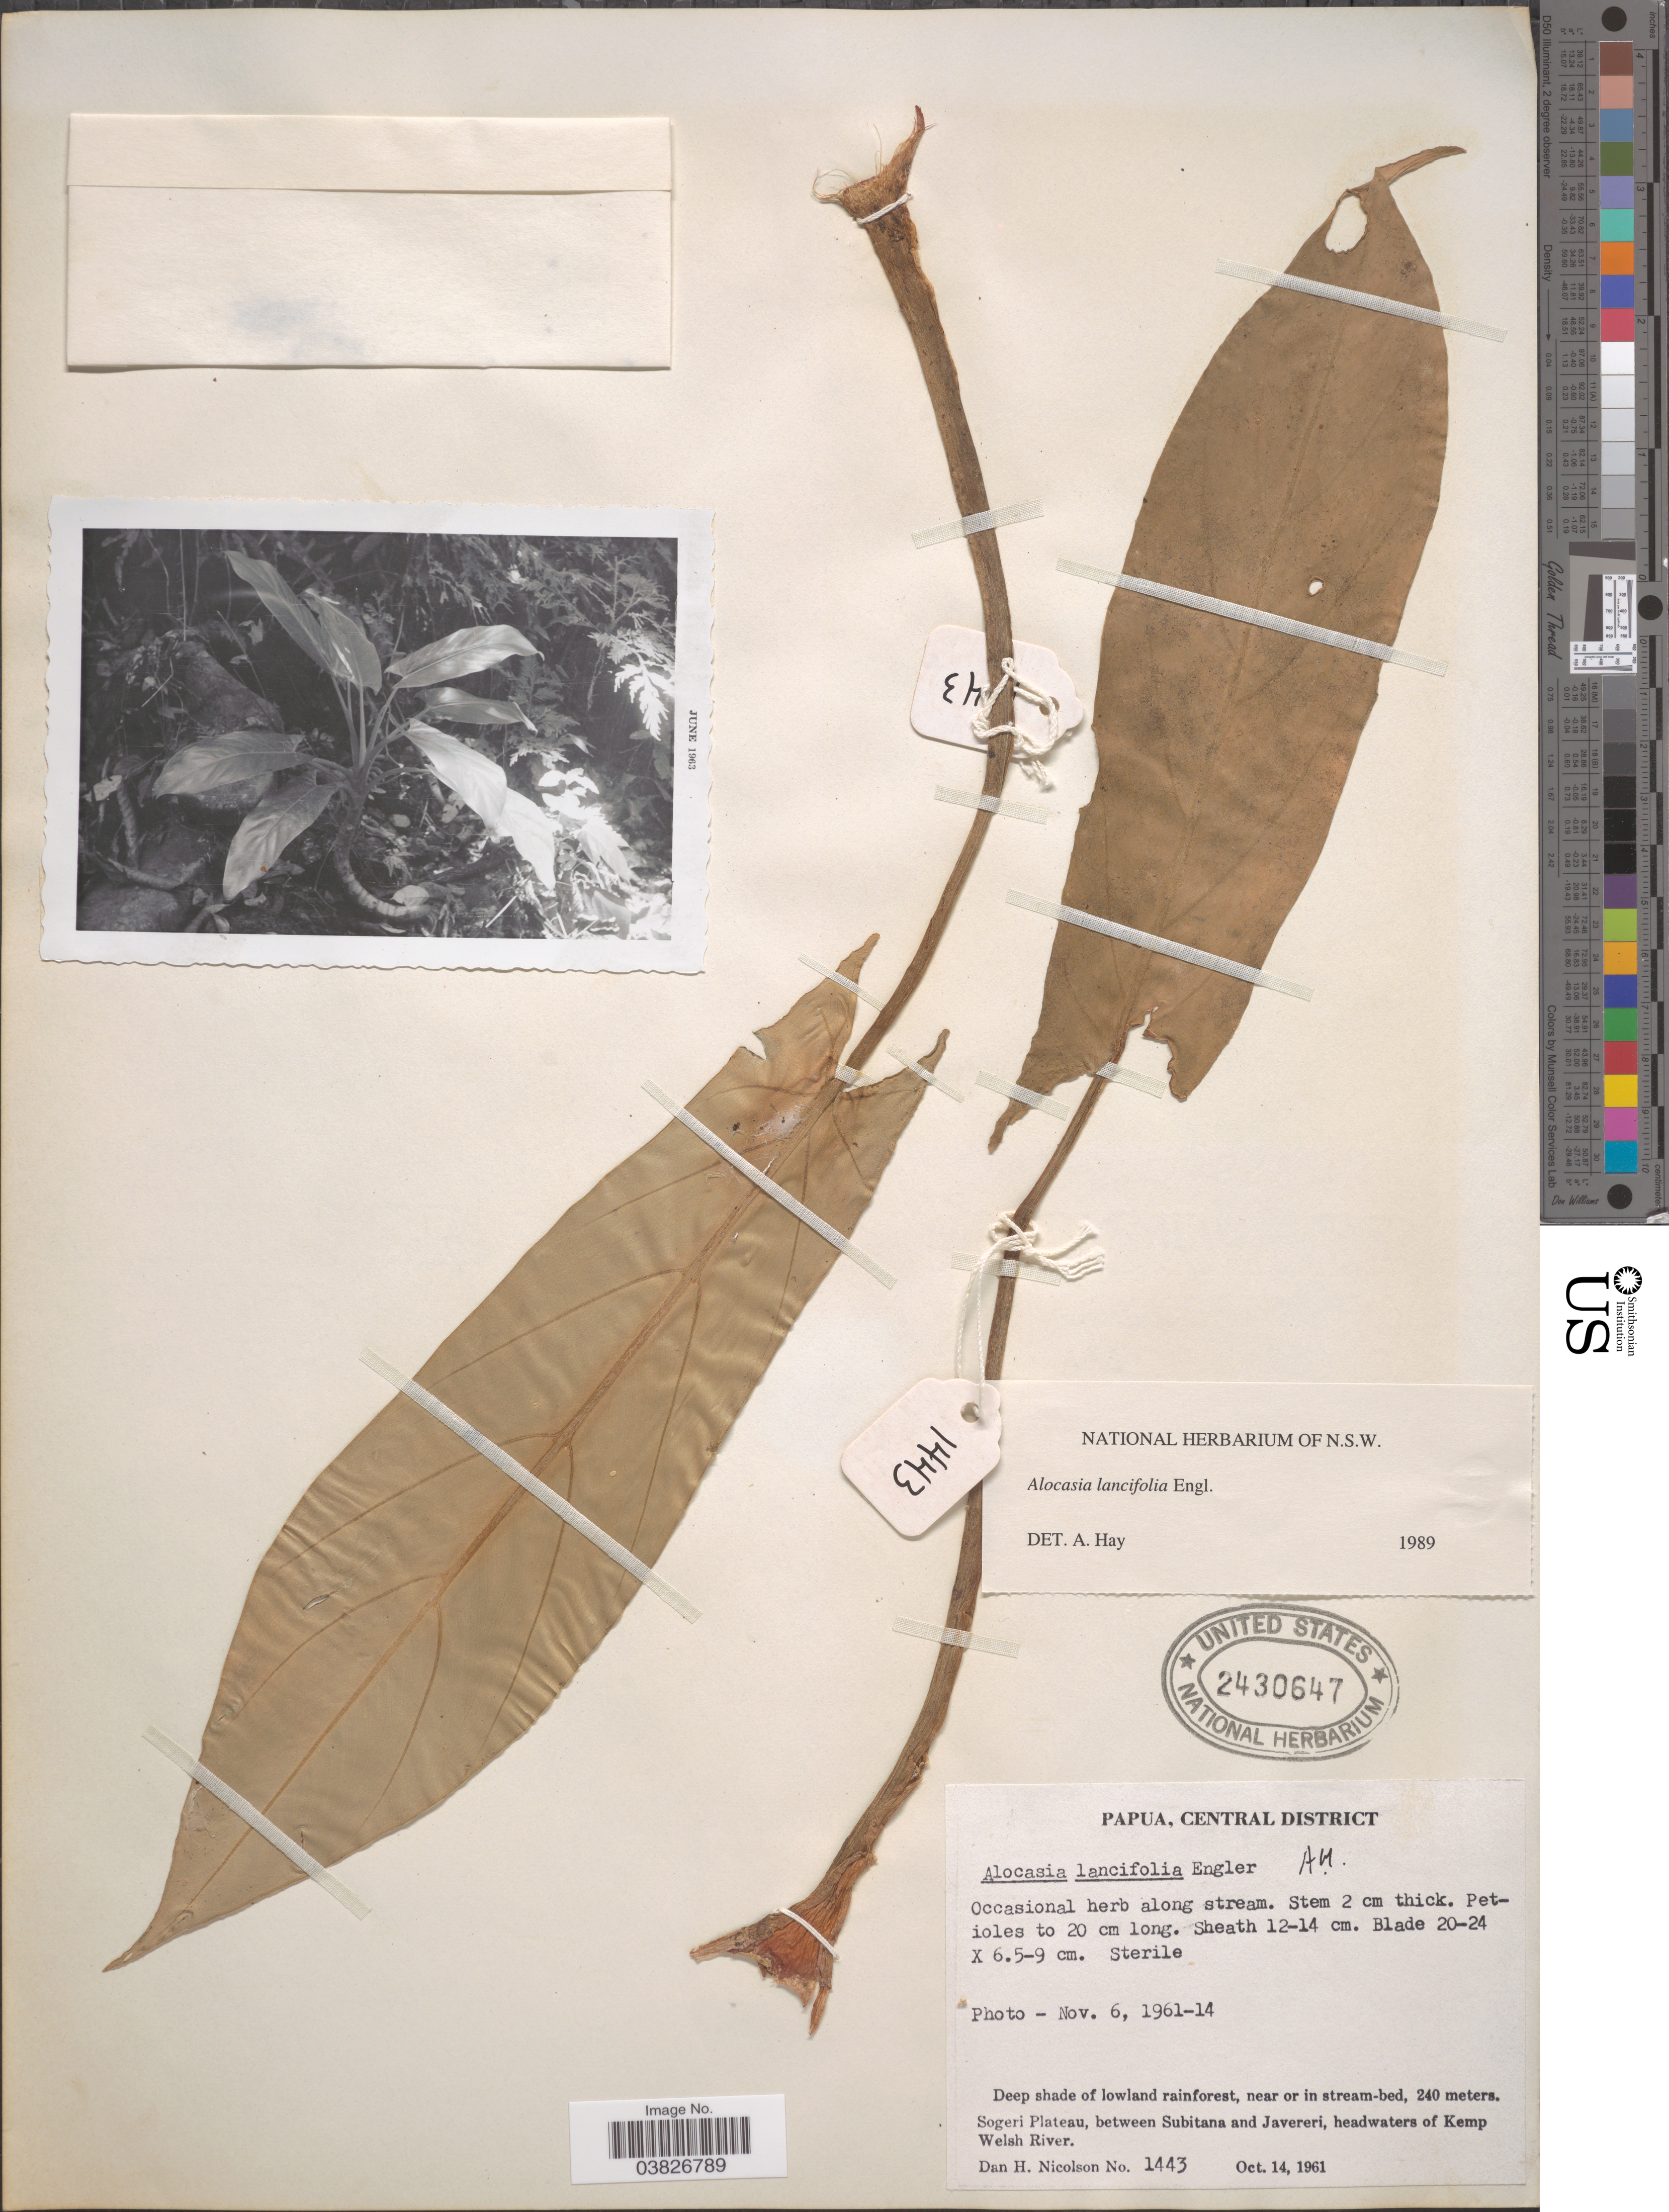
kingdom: Plantae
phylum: Tracheophyta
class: Liliopsida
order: Alismatales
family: Araceae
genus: Alocasia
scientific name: Alocasia lancifolia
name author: Engl.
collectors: D. H. Nicolson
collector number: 1443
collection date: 1961-10-14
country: Papua New Guinea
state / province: Central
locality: Papua, Central District. Sogeri Plateau, between Subitana and Javereri, headwaters of Kemp Welsh River.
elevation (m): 240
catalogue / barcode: US 2430647